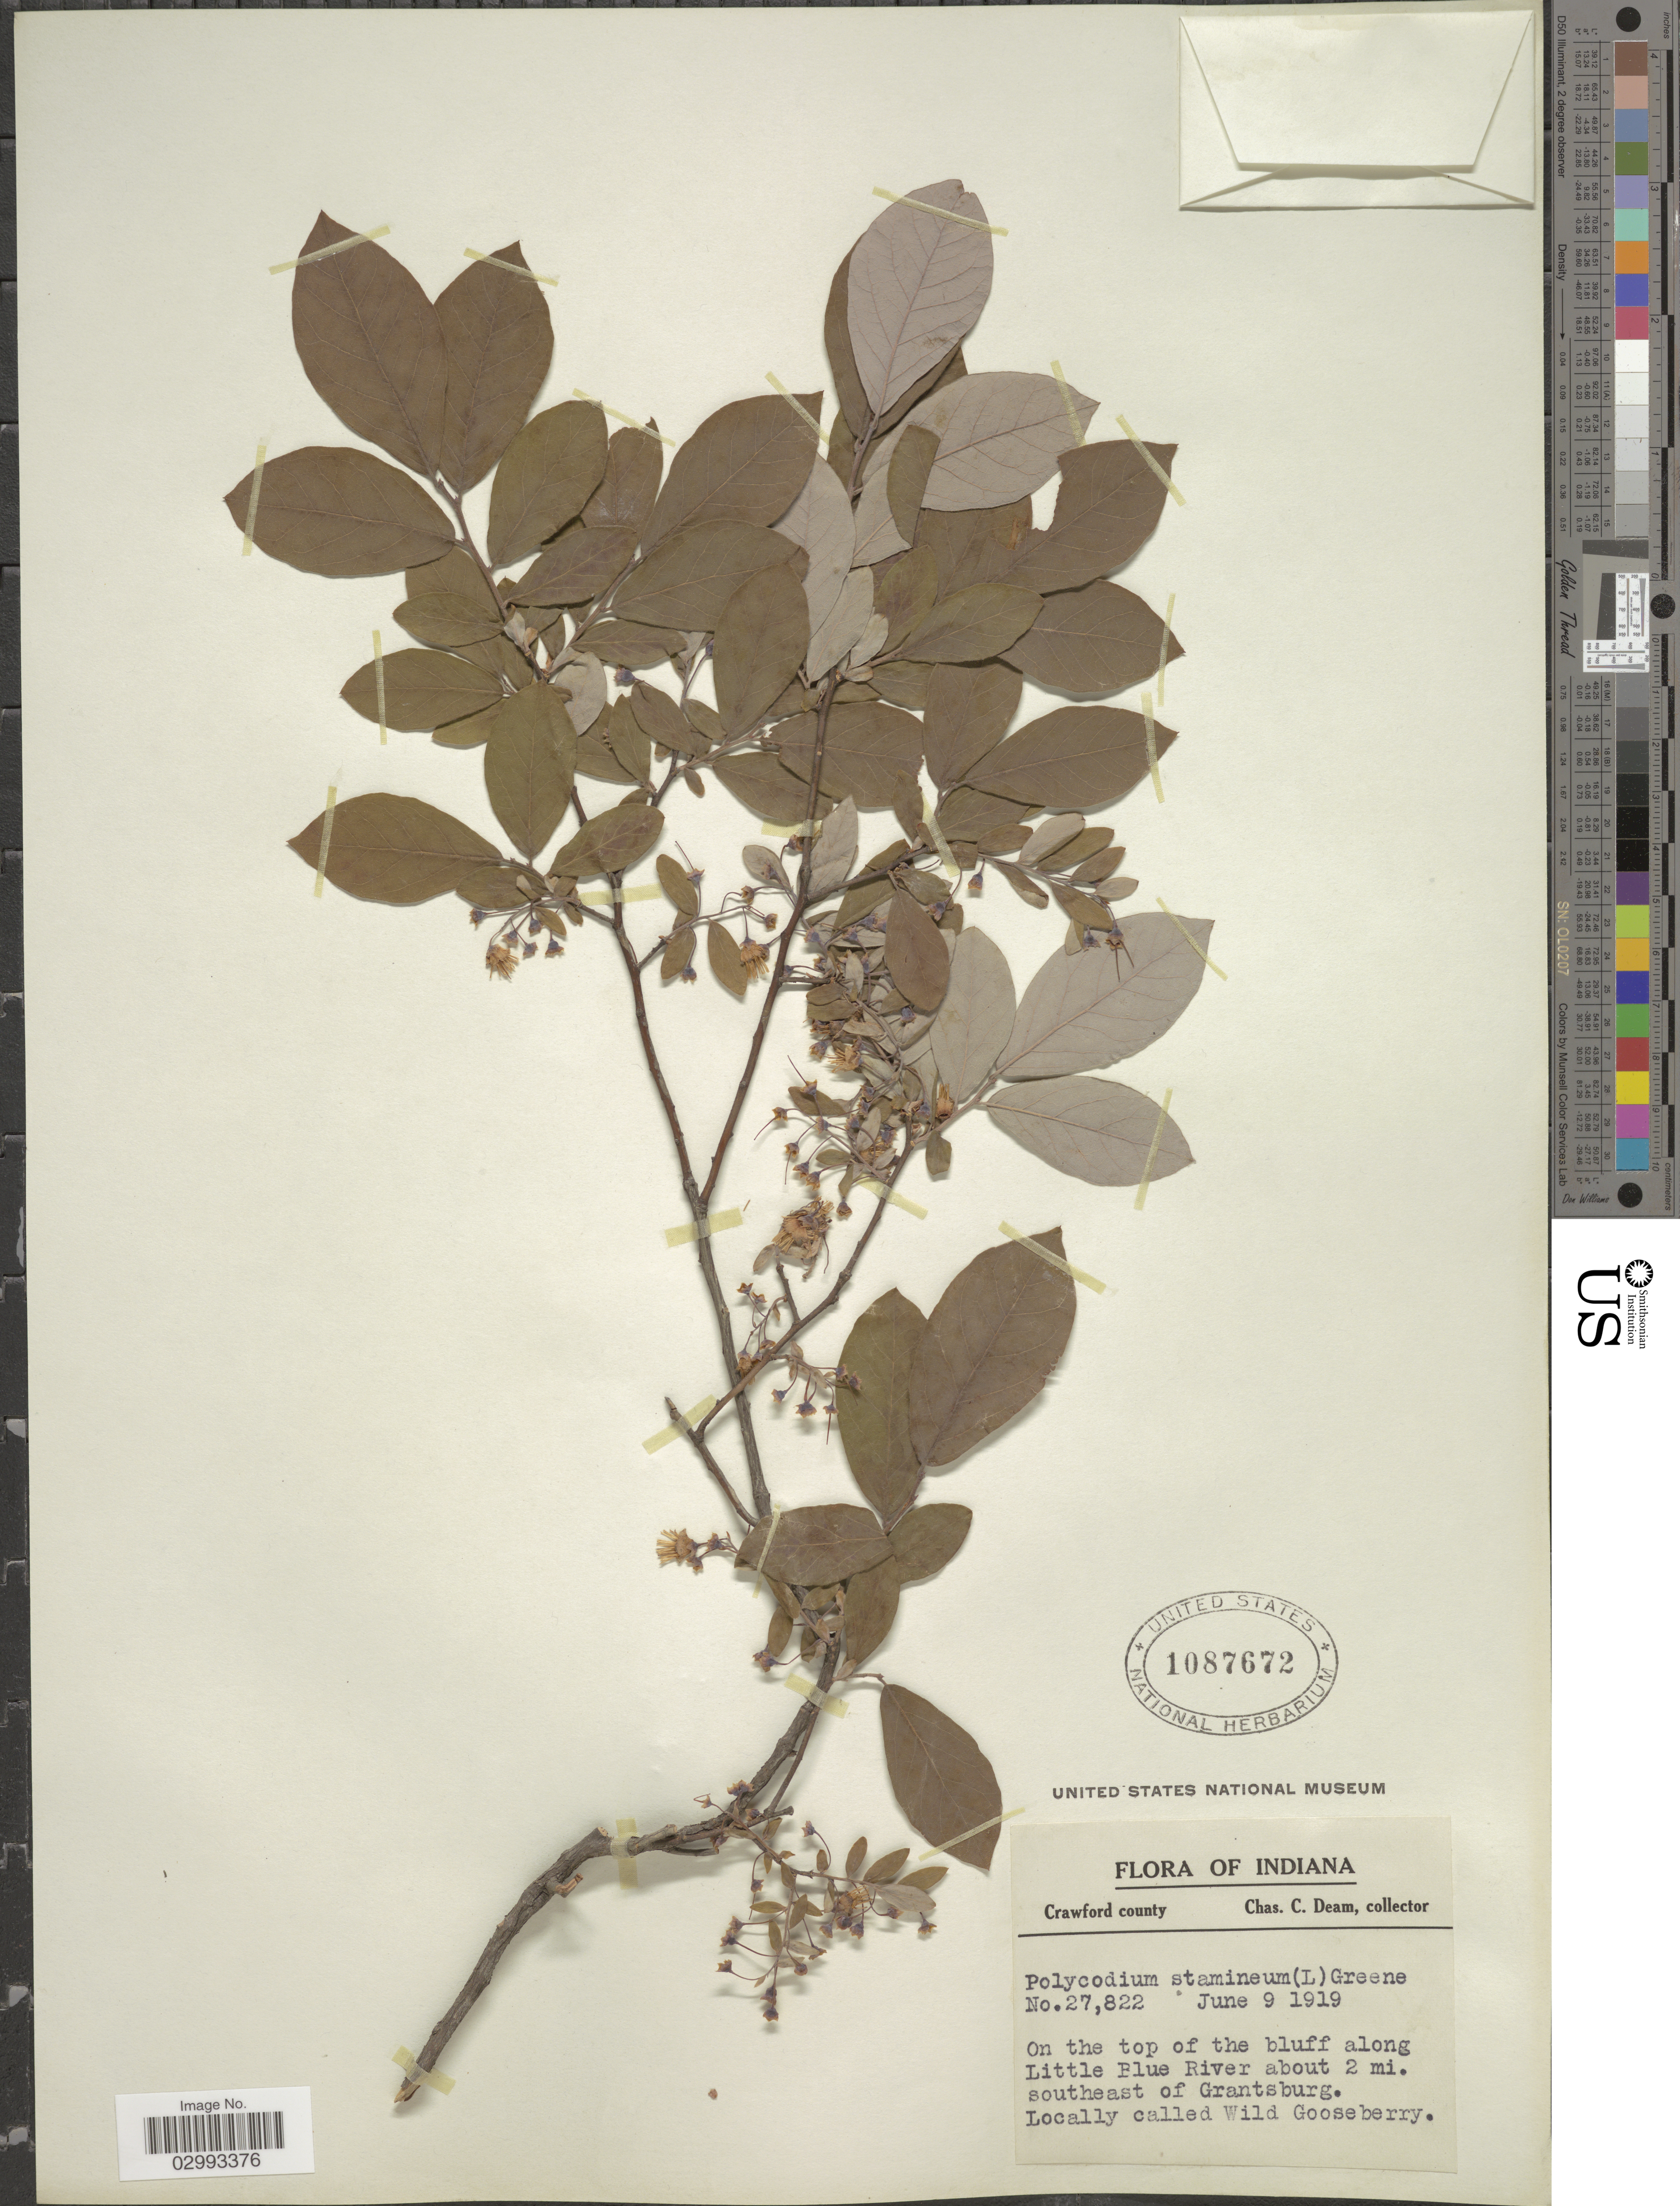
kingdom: Plantae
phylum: Tracheophyta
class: Magnoliopsida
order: Ericales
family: Ericaceae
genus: Polycodium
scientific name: Polycodium stamineum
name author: (L.) Greene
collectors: C. C. Deam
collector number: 27822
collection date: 1919-06-09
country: United States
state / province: Indiana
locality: Crawford County. On the top of the bluff along Little Blue River about 2 mi. southeast of Grantsburg.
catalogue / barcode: US 1087672